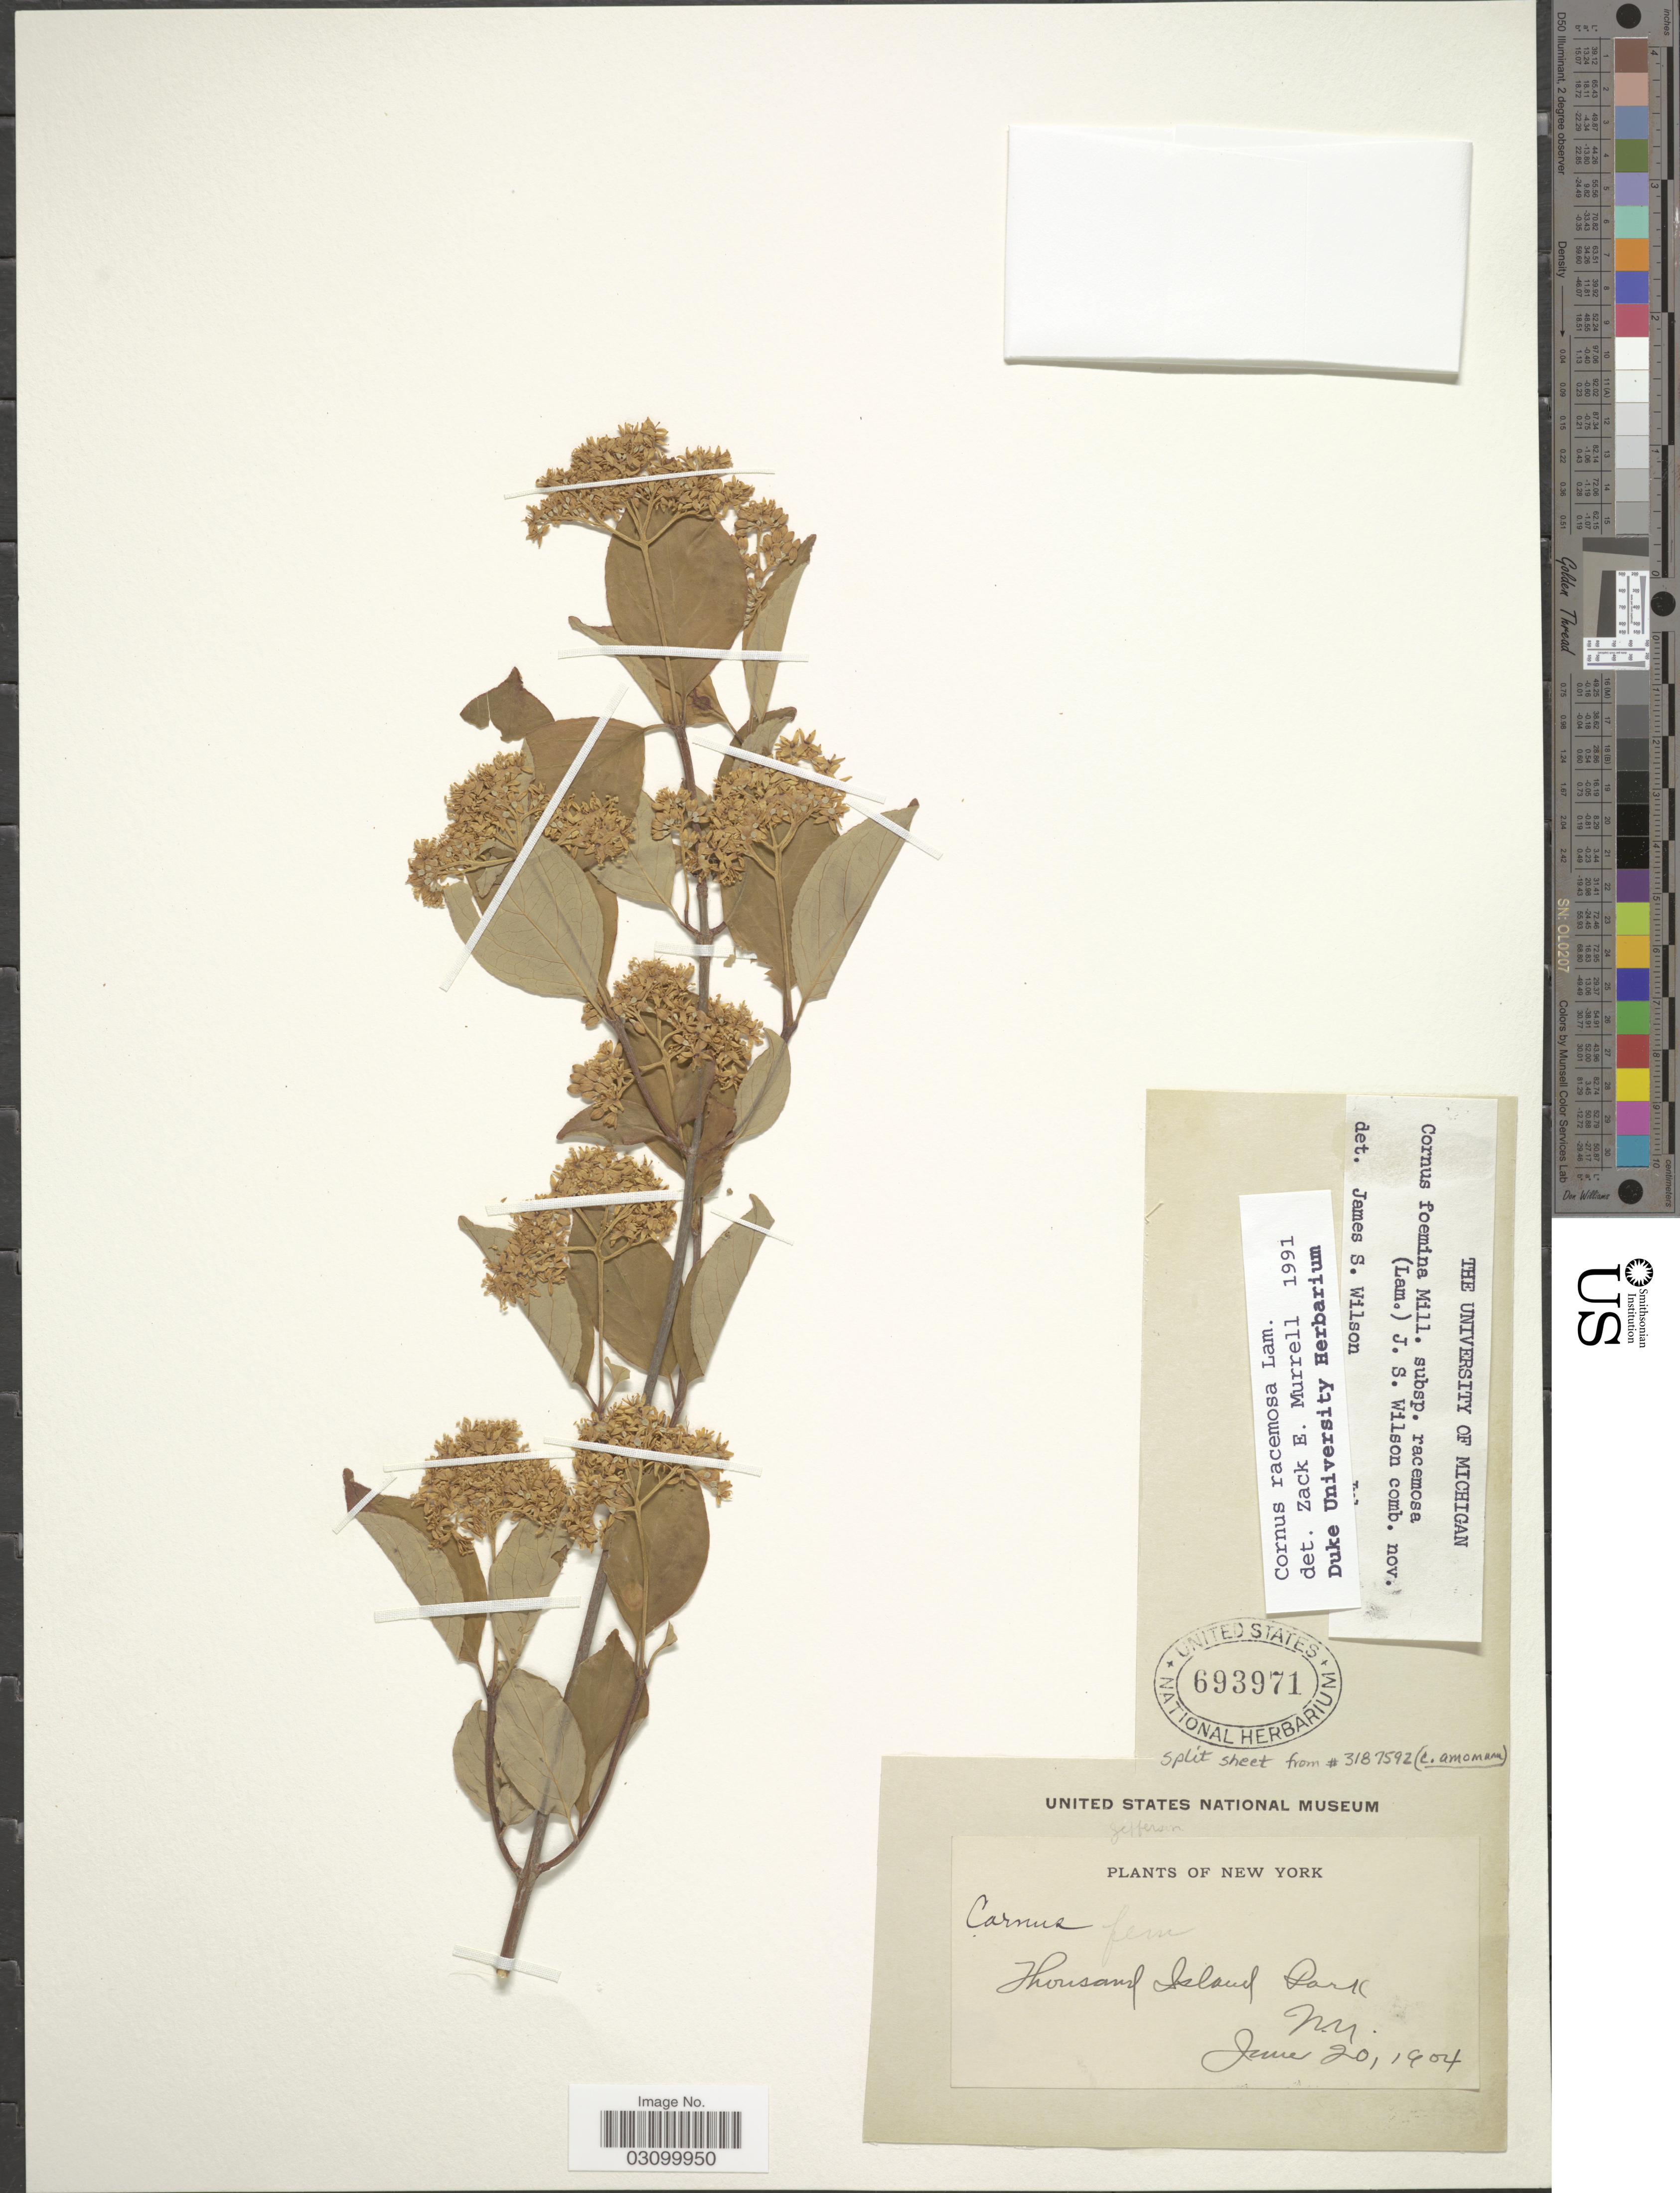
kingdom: Plantae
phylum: Tracheophyta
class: Magnoliopsida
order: Cornales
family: Cornaceae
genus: Cornus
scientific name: Cornus racemosa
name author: Lam.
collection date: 1904-06-20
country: United States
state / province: New York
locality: Thousand Island Park. Jefferson.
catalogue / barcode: US 693971